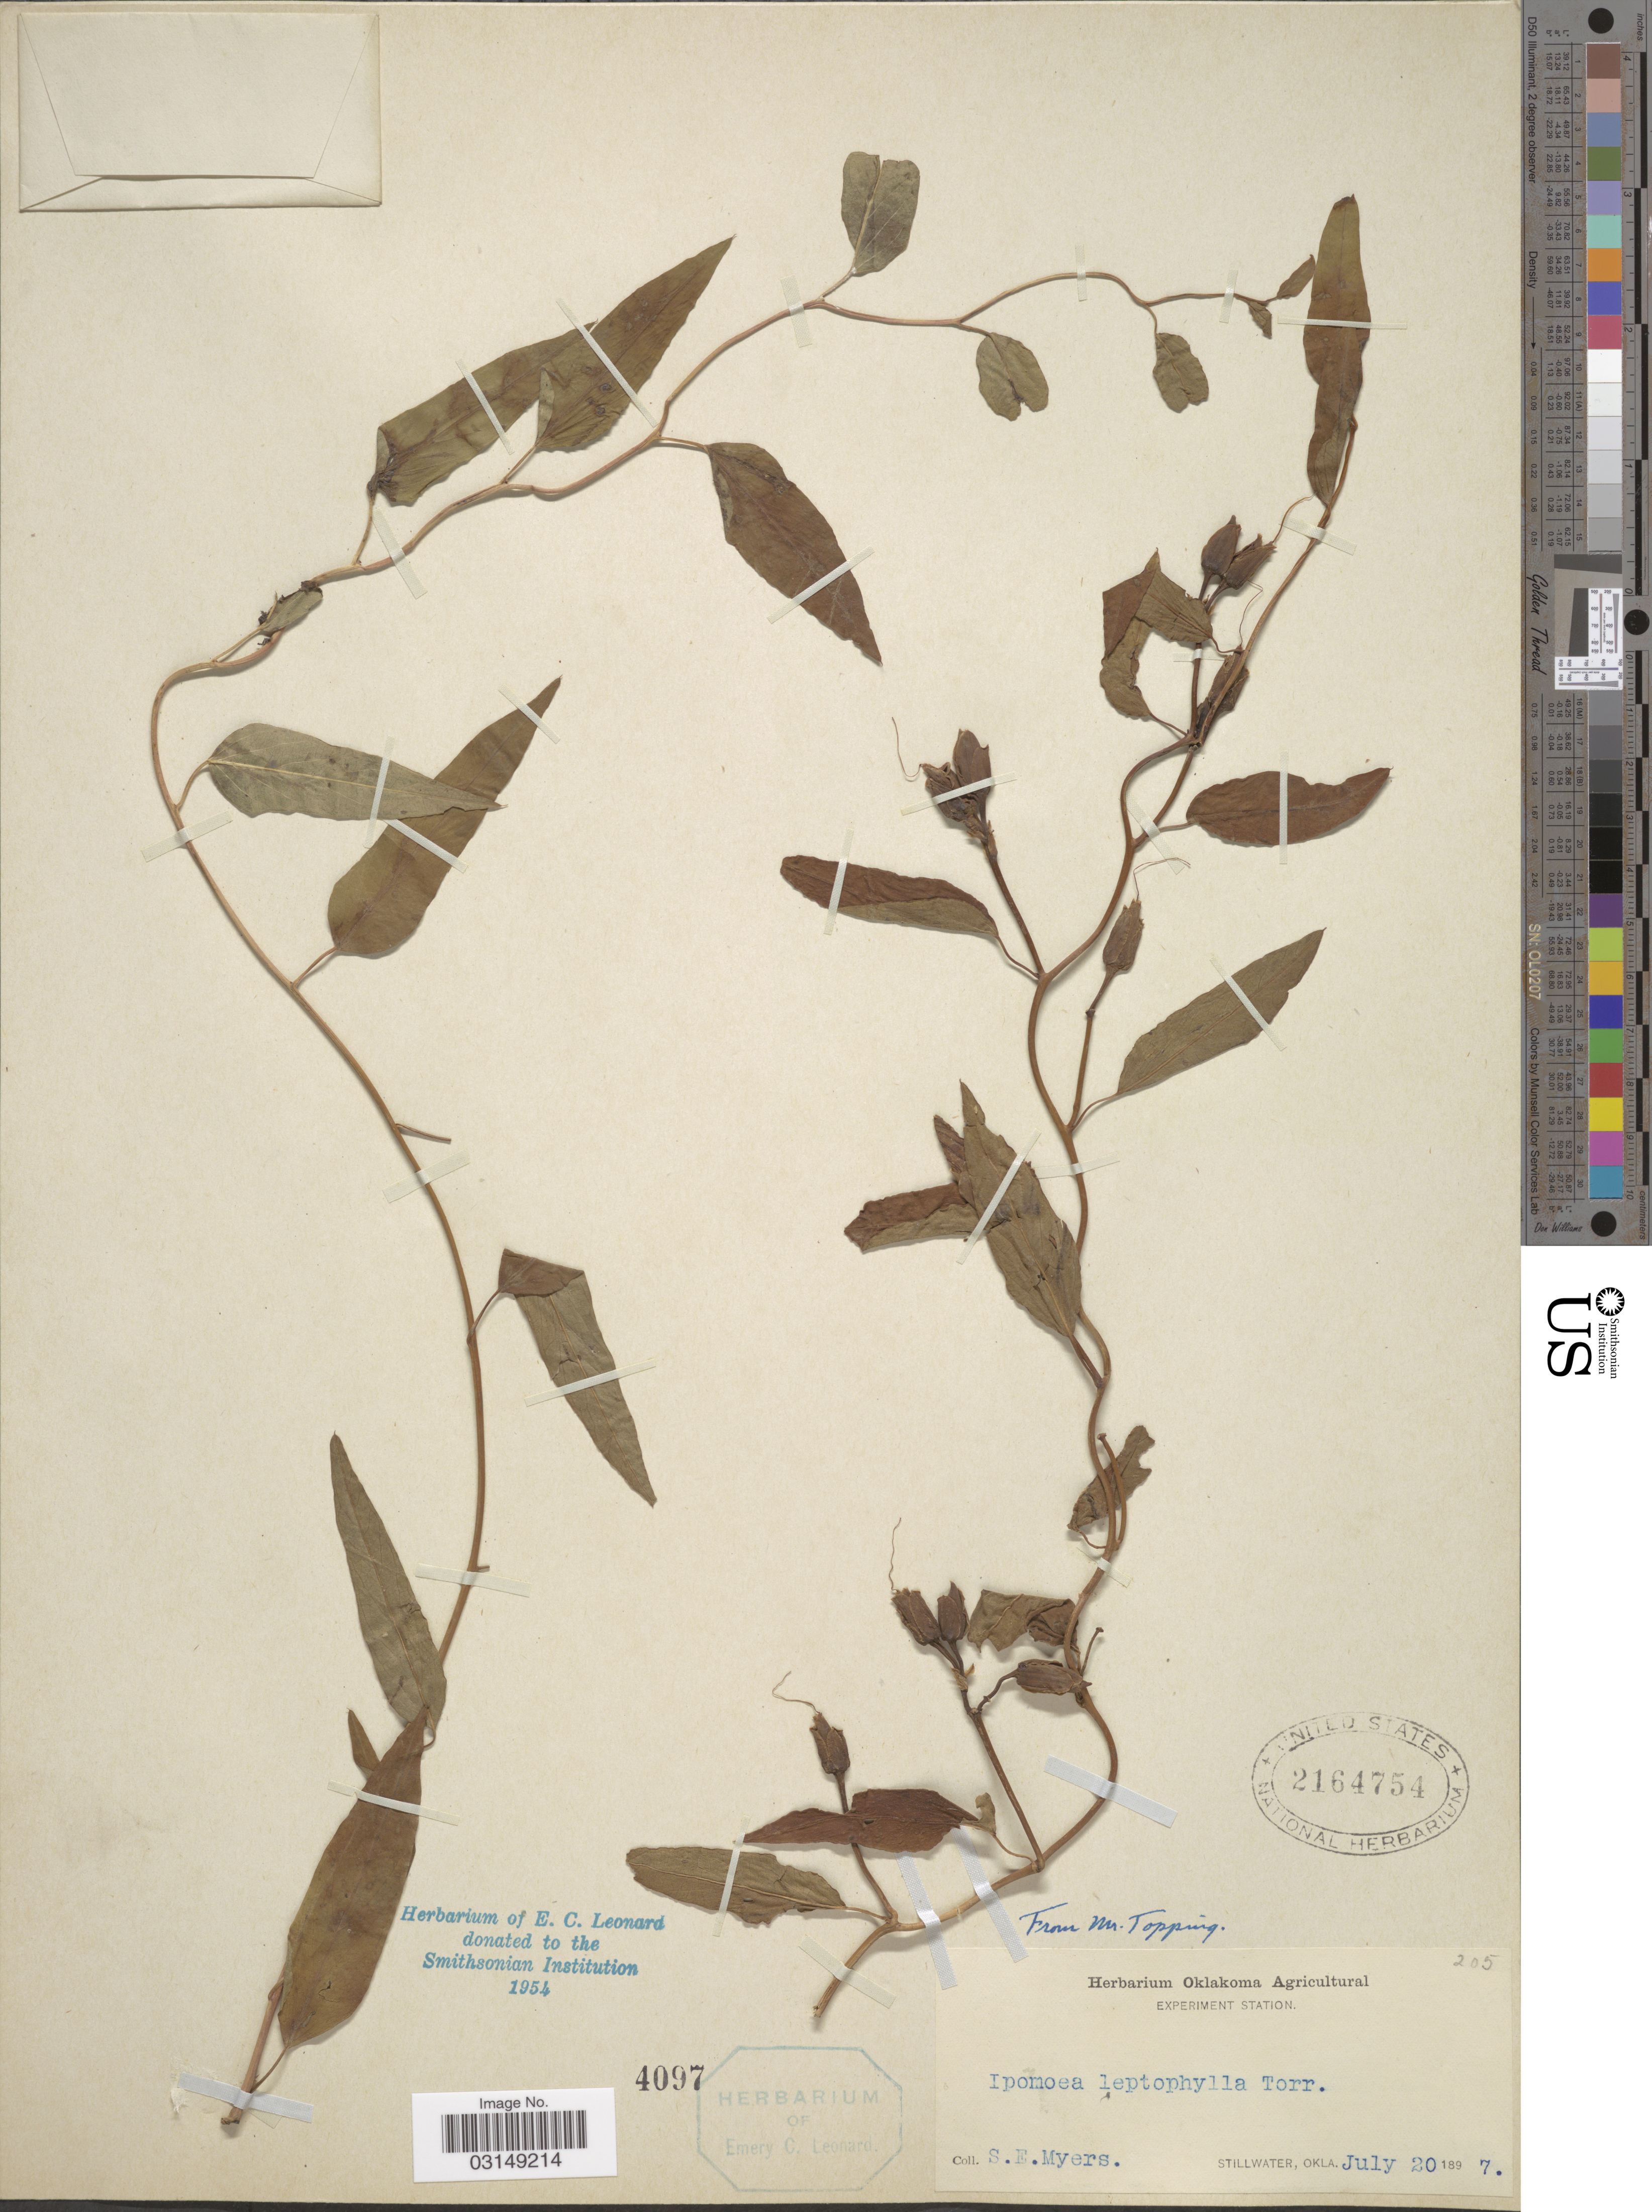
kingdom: Plantae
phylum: Tracheophyta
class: Magnoliopsida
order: Solanales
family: Convolvulaceae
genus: Ipomoea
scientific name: Ipomoea shumardiana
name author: (Torr.) Shinners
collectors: S. Myers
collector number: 205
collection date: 1897-07-20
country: United States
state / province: Oklahoma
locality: Stillwater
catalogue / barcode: US 2164754